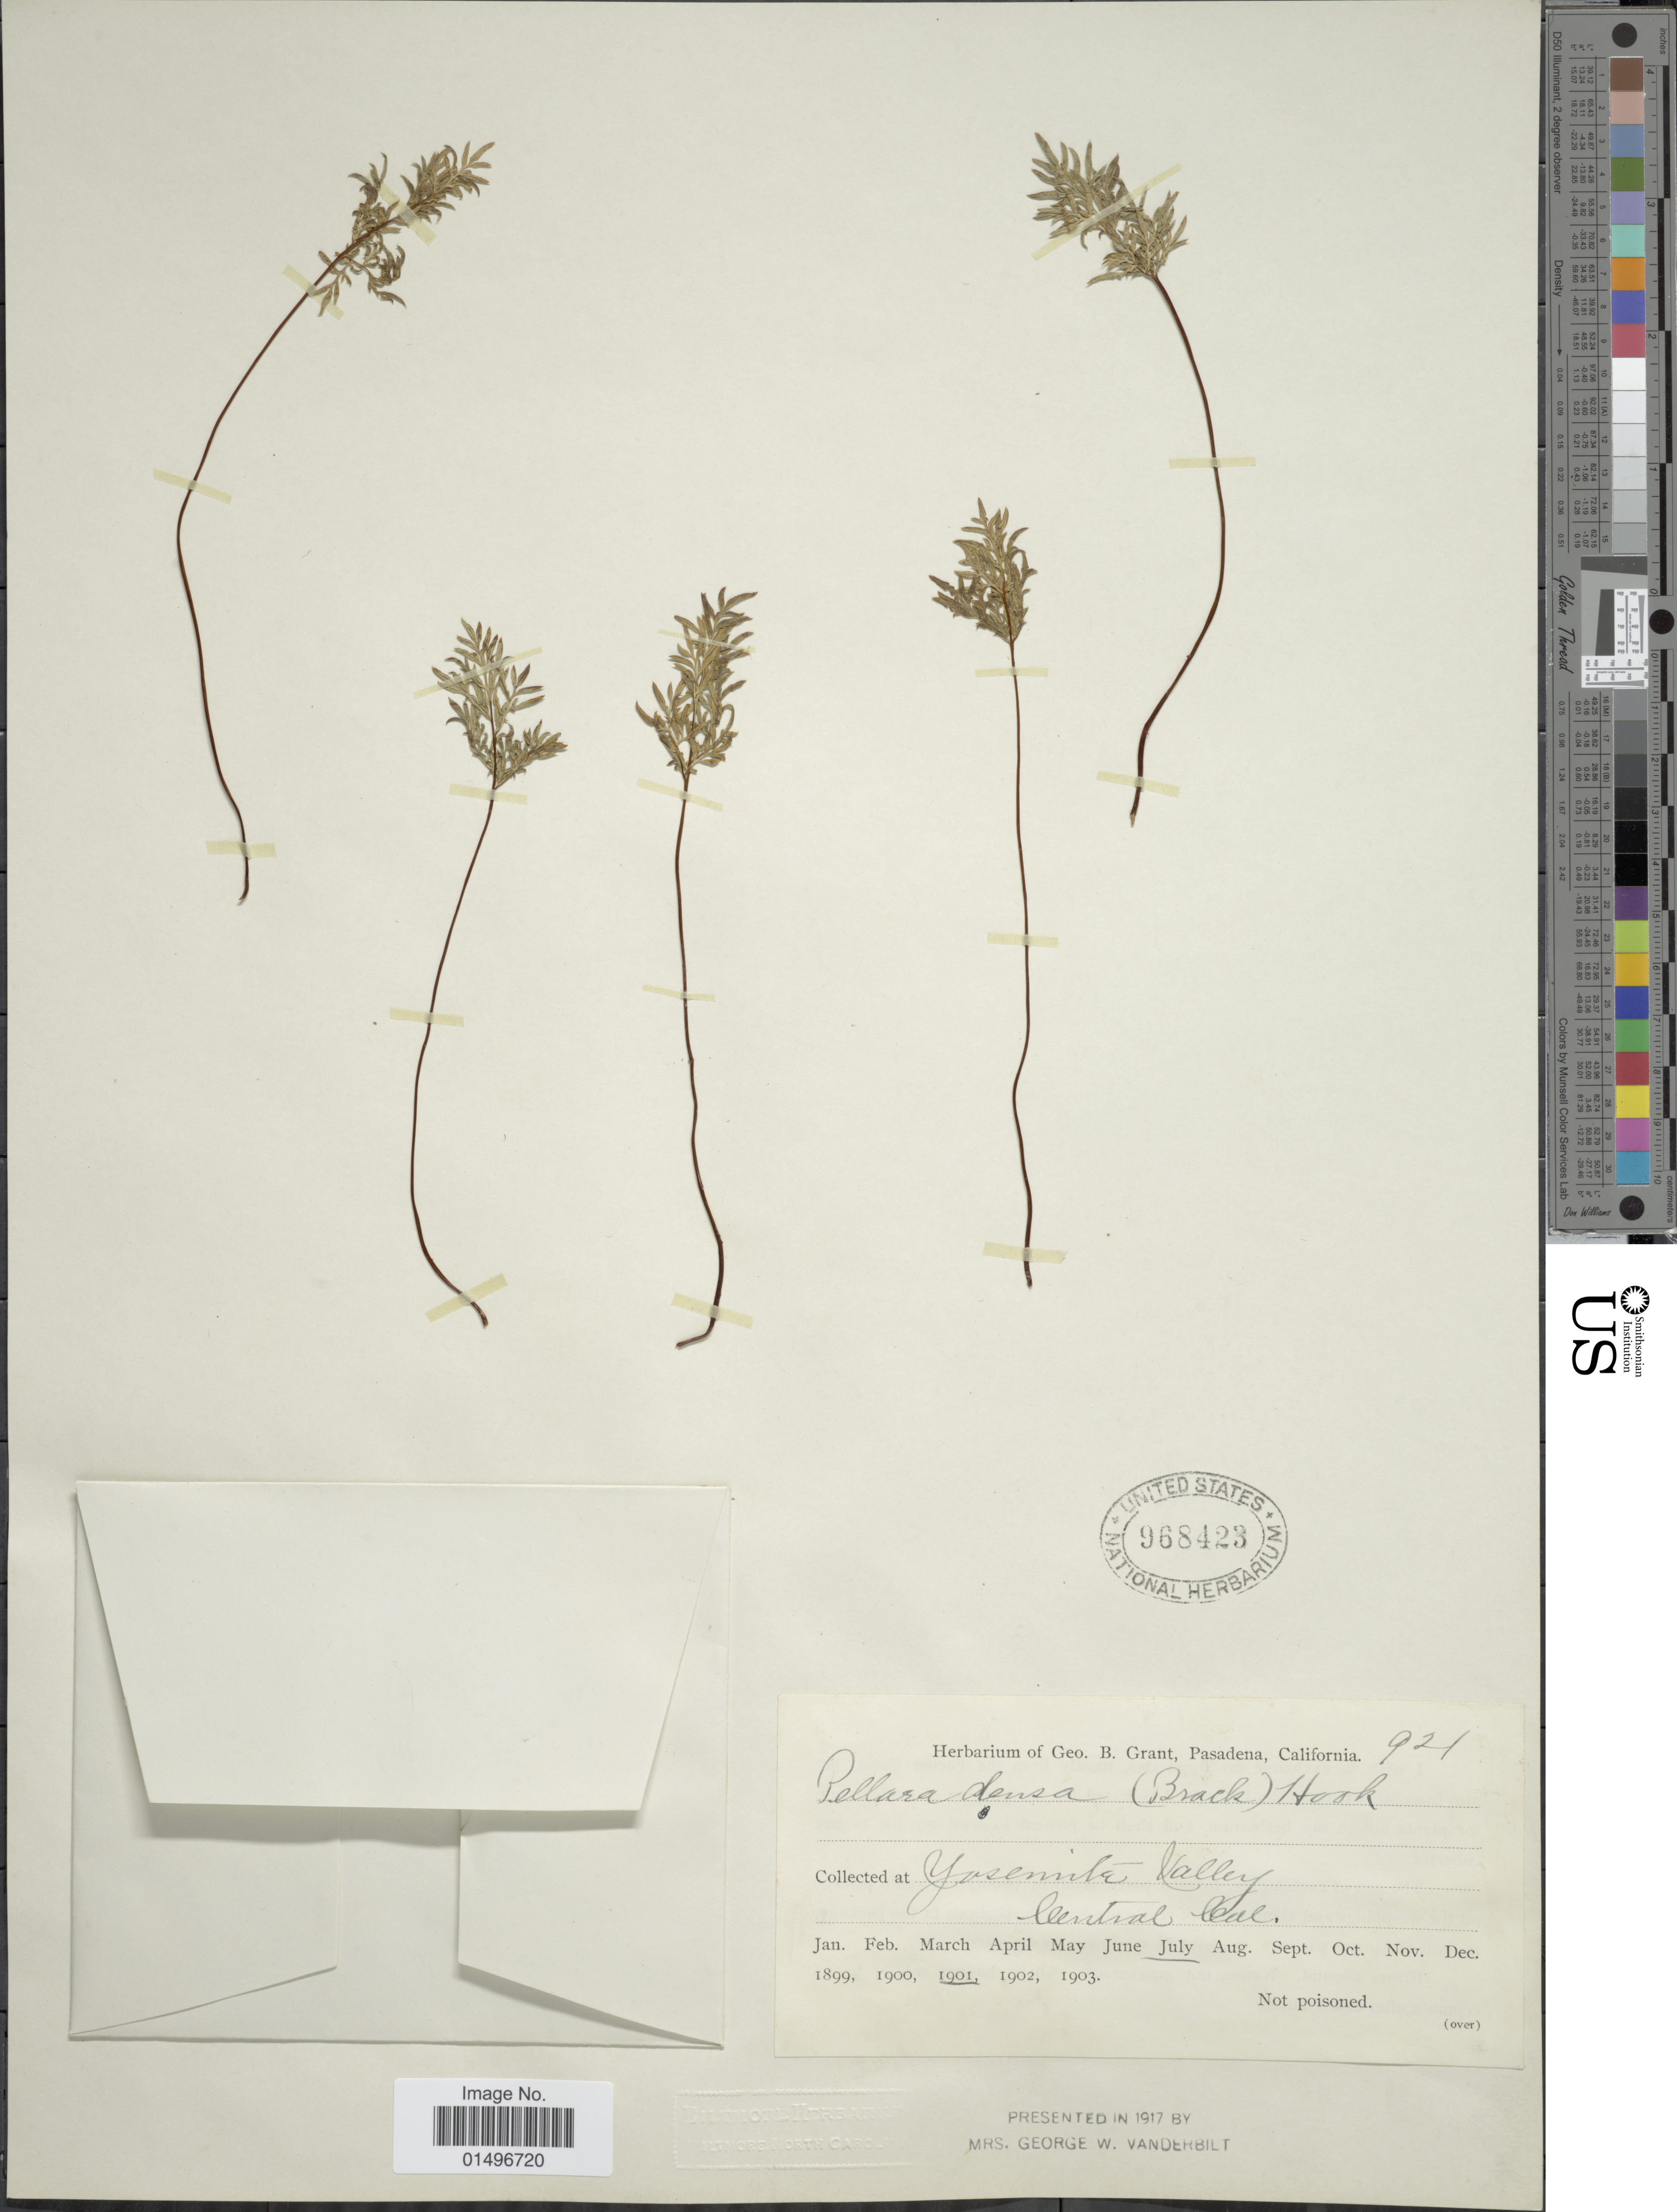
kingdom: Plantae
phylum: Tracheophyta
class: Polypodiopsida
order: Polypodiales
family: Pteridaceae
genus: Aspidotis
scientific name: Aspidotis densa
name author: (Brack.) Lellinger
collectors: ex herb. G. B. Grant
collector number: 921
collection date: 1901-07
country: United States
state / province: California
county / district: Mariposa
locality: Central Cal. Yosemite Valley.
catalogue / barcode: US 968423